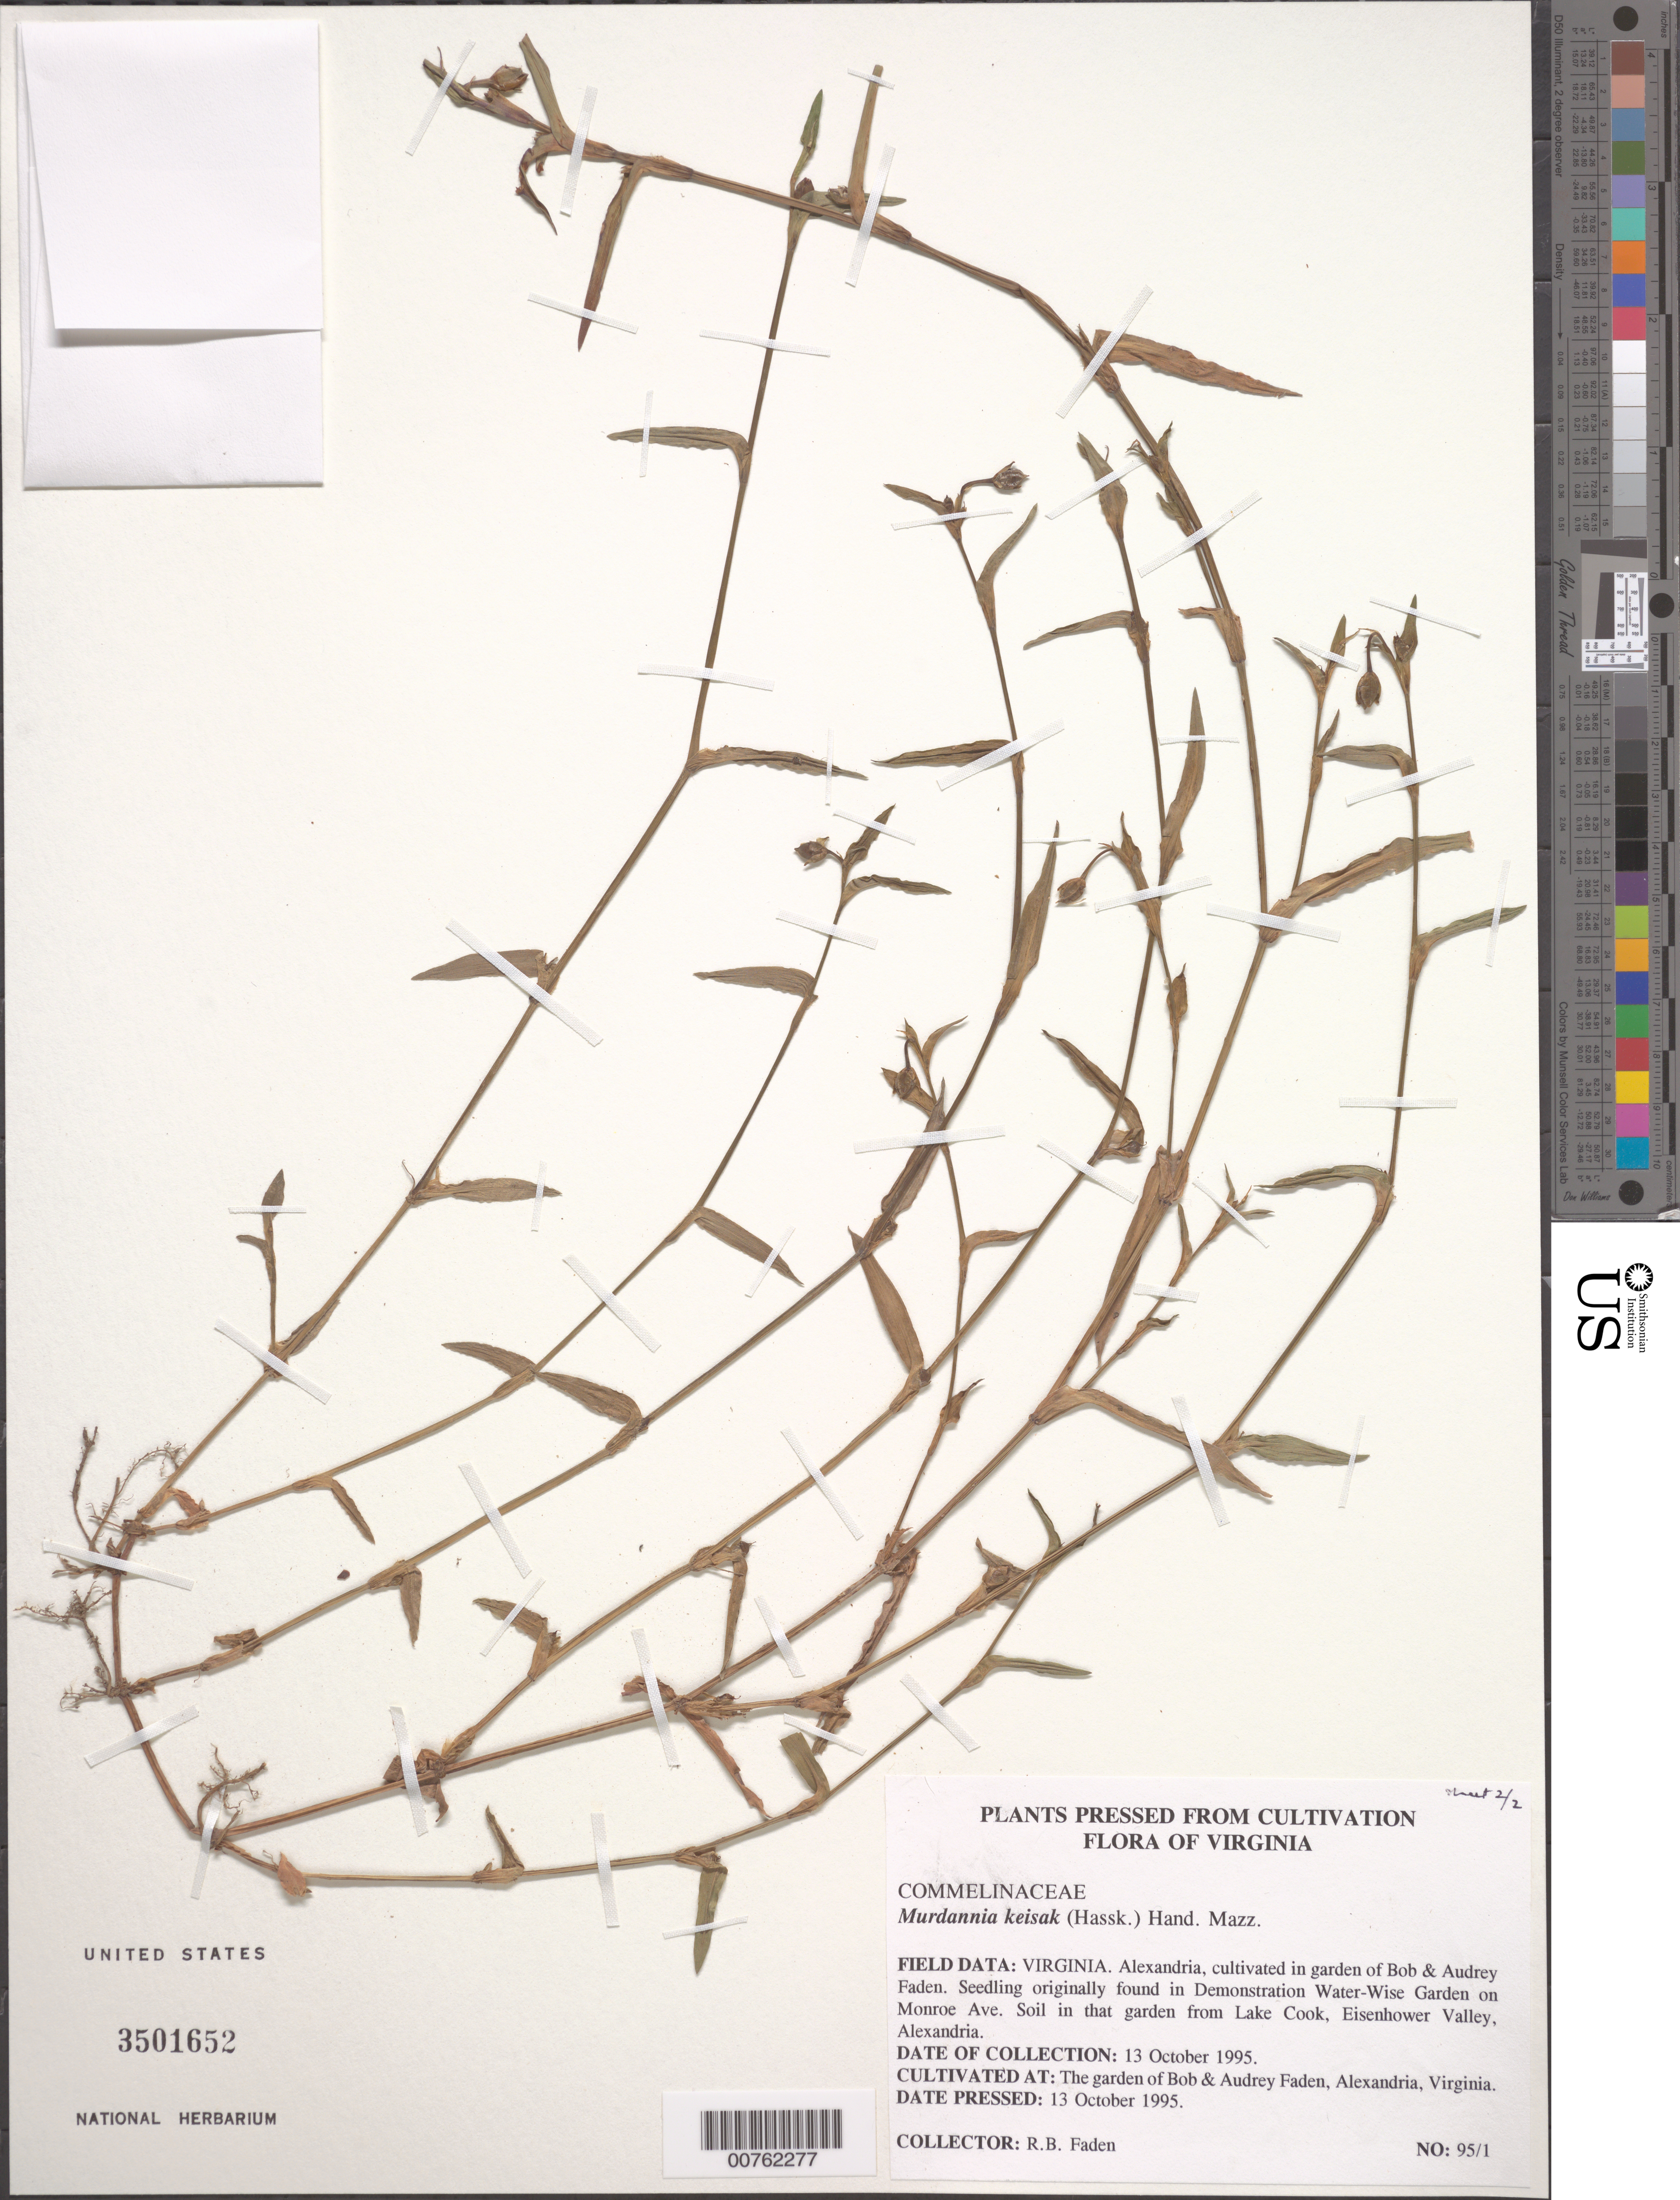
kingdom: Plantae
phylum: Tracheophyta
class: Liliopsida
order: Commelinales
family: Commelinaceae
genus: Murdannia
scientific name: Murdannia keisak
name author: (Hassk.) Hand.-Mazz.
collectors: R. B. Faden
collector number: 95/1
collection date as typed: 13 Oct 1995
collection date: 1995-10-13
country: United States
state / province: Virginia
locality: Residence of Bob & Audrey Faden.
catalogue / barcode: US 3501652